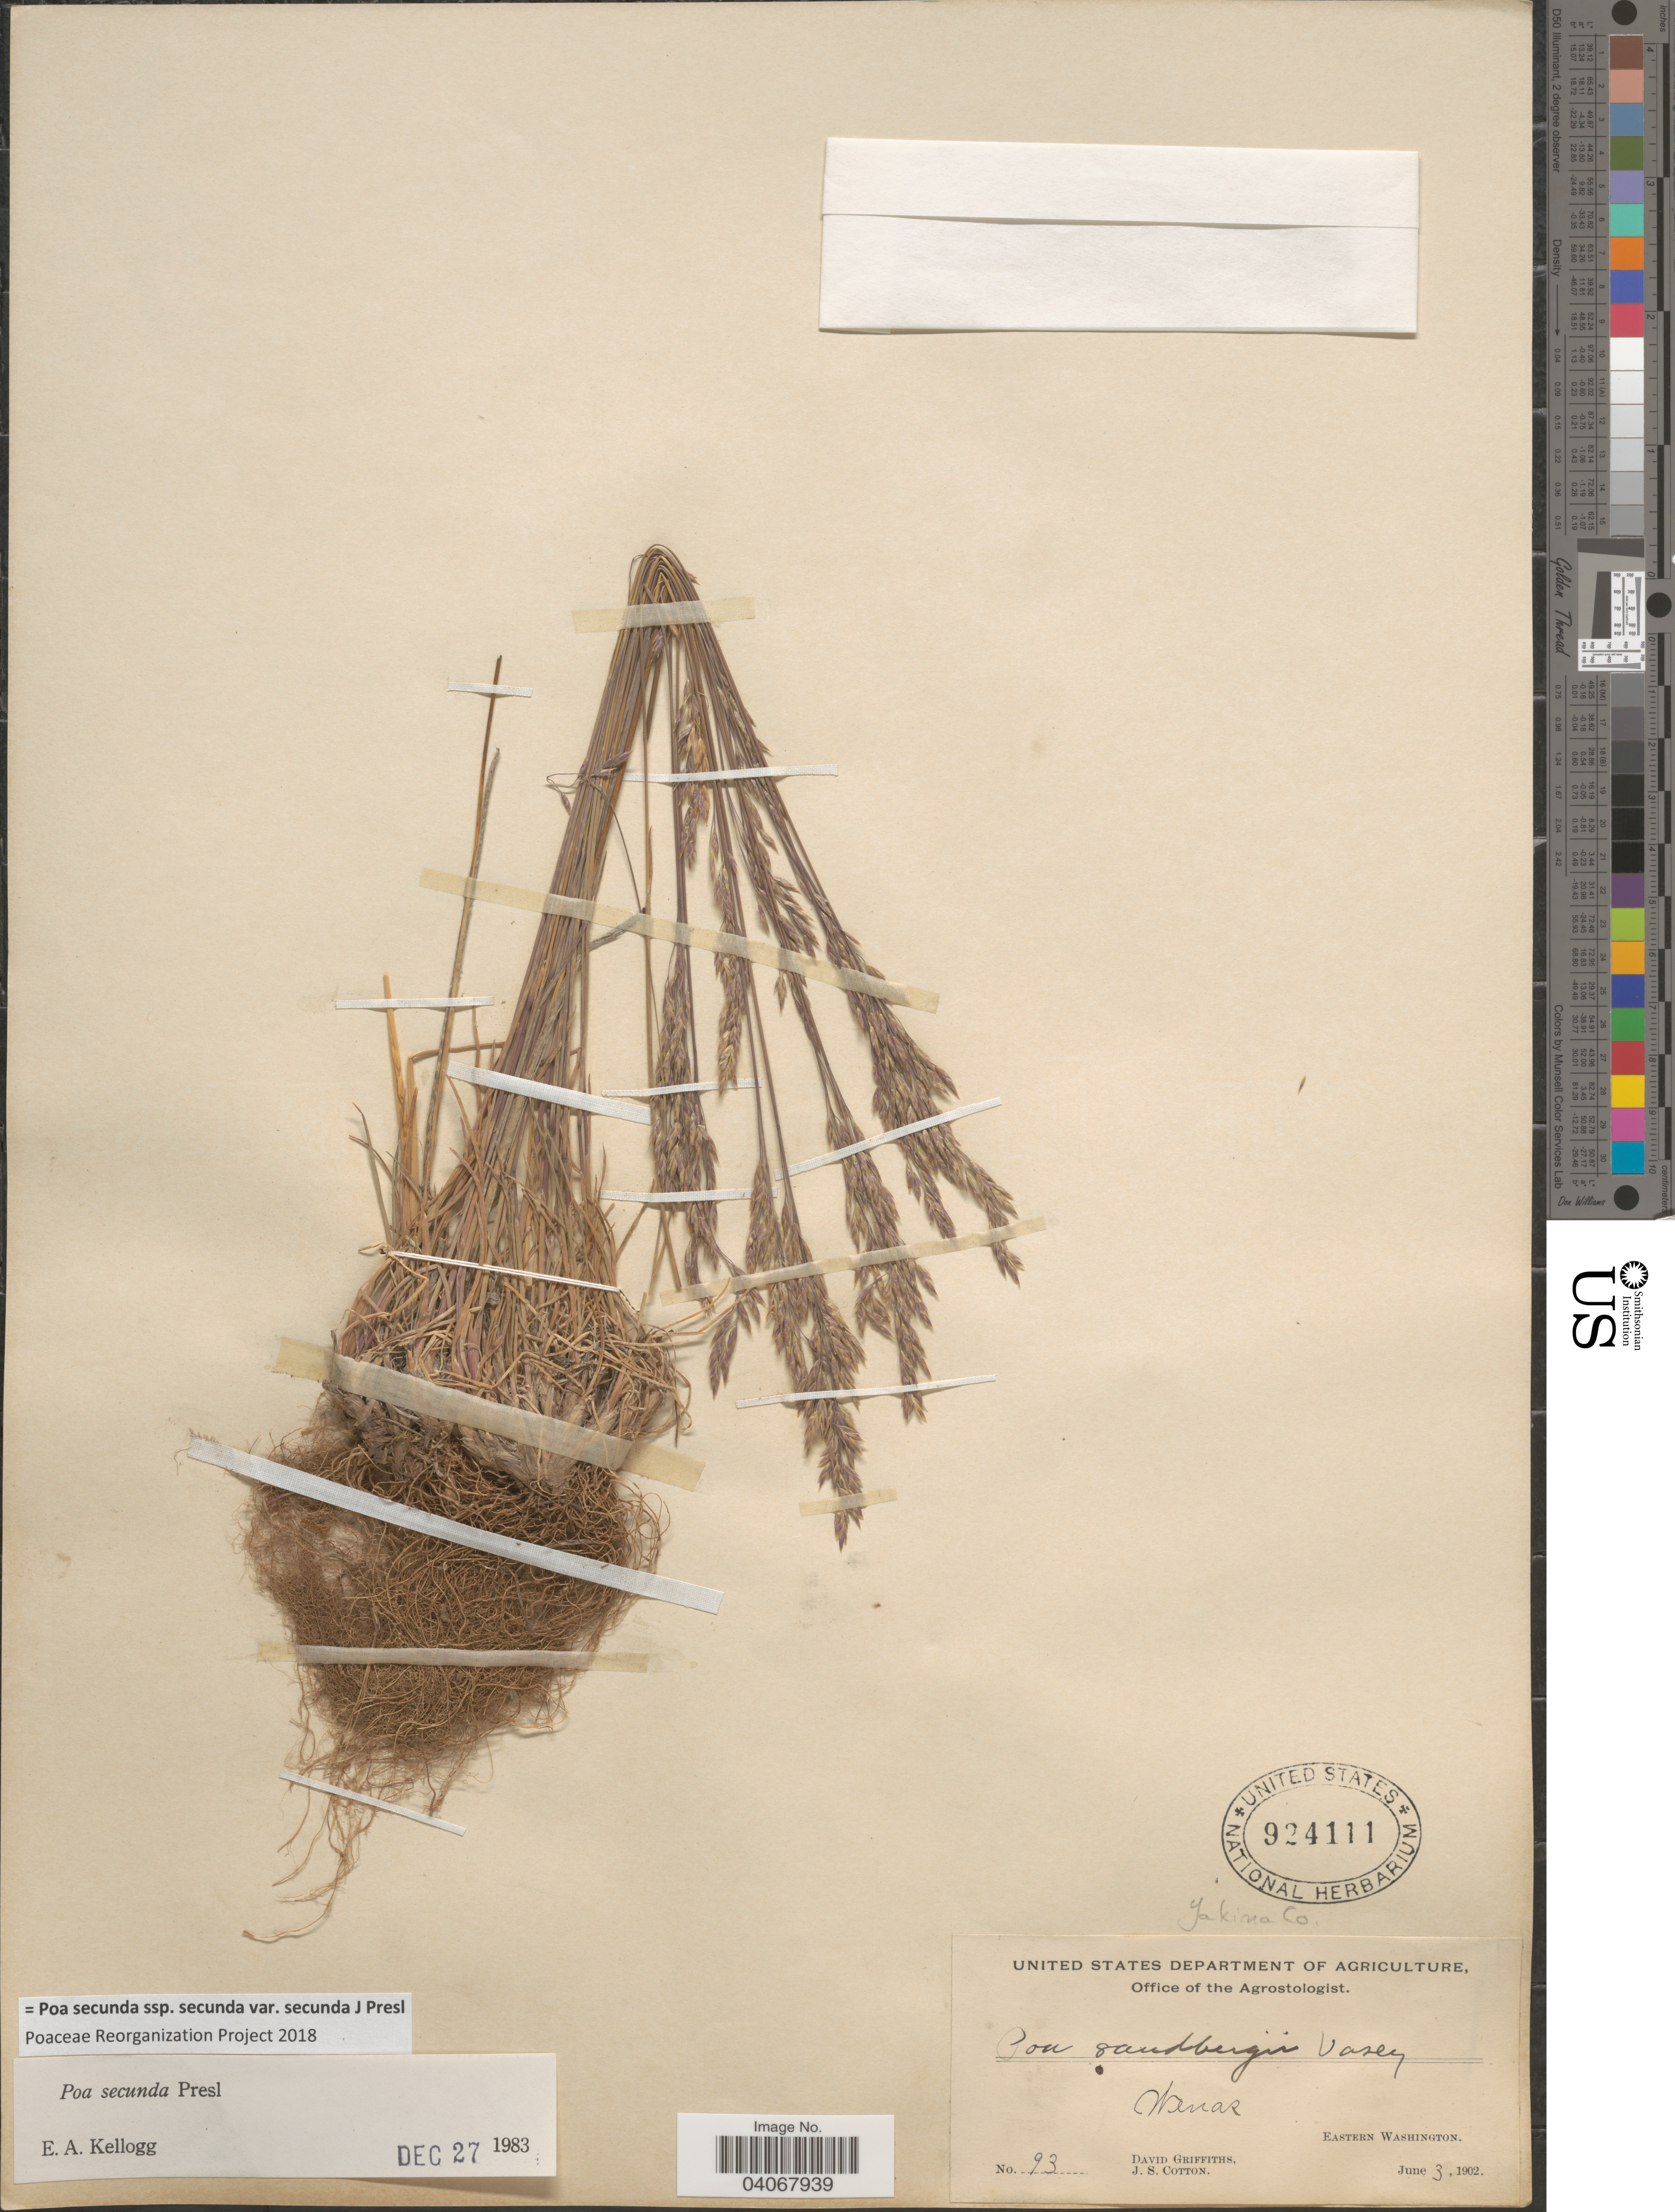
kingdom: Plantae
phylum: Tracheophyta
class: Liliopsida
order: Poales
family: Poaceae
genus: Poa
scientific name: Poa secunda subsp. secunda var. secunda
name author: J. Presl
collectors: D. Griffiths & J. S. Cotton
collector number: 93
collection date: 1902-06-03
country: United States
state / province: Washington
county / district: Yakima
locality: Yakima Co. Wenas. Eastern Washington.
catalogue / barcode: US 924111